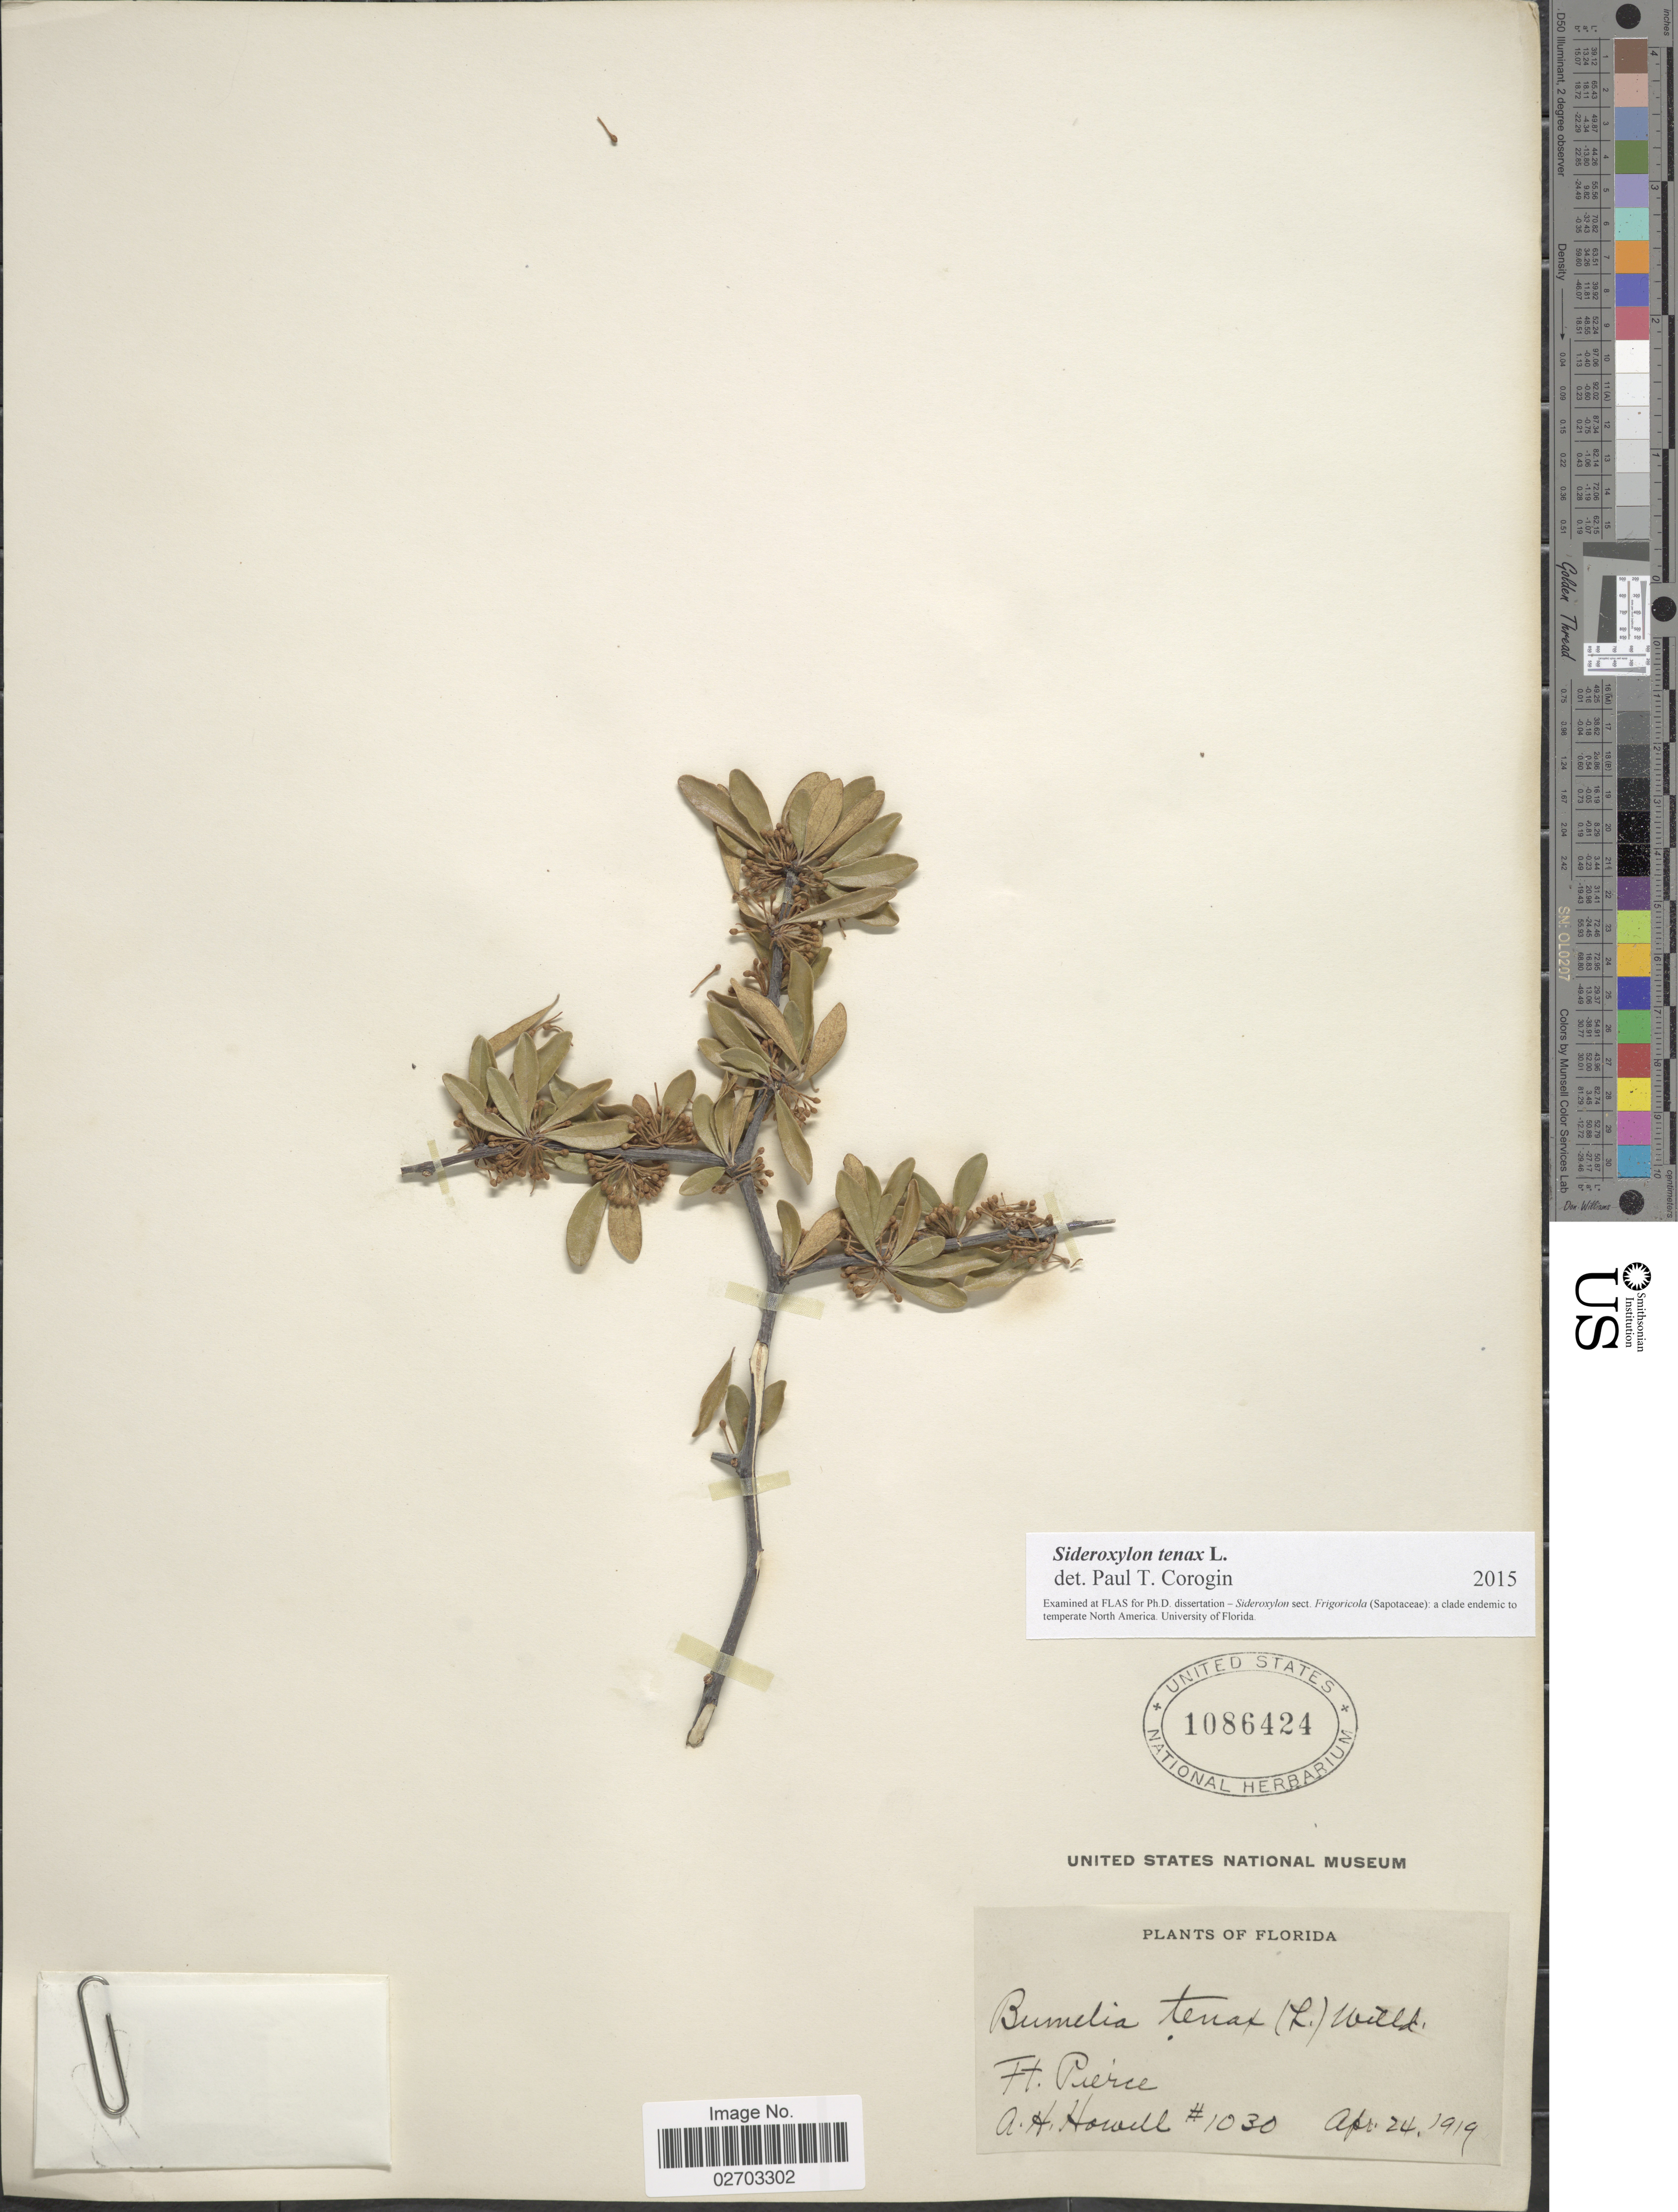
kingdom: Plantae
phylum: Tracheophyta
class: Magnoliopsida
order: Ericales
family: Sapotaceae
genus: Sideroxylon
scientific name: Sideroxylon tenax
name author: L.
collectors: A. Howell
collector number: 1030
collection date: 1919-04-24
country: United States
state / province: Florida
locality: Ft. Pierce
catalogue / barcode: US 1086424